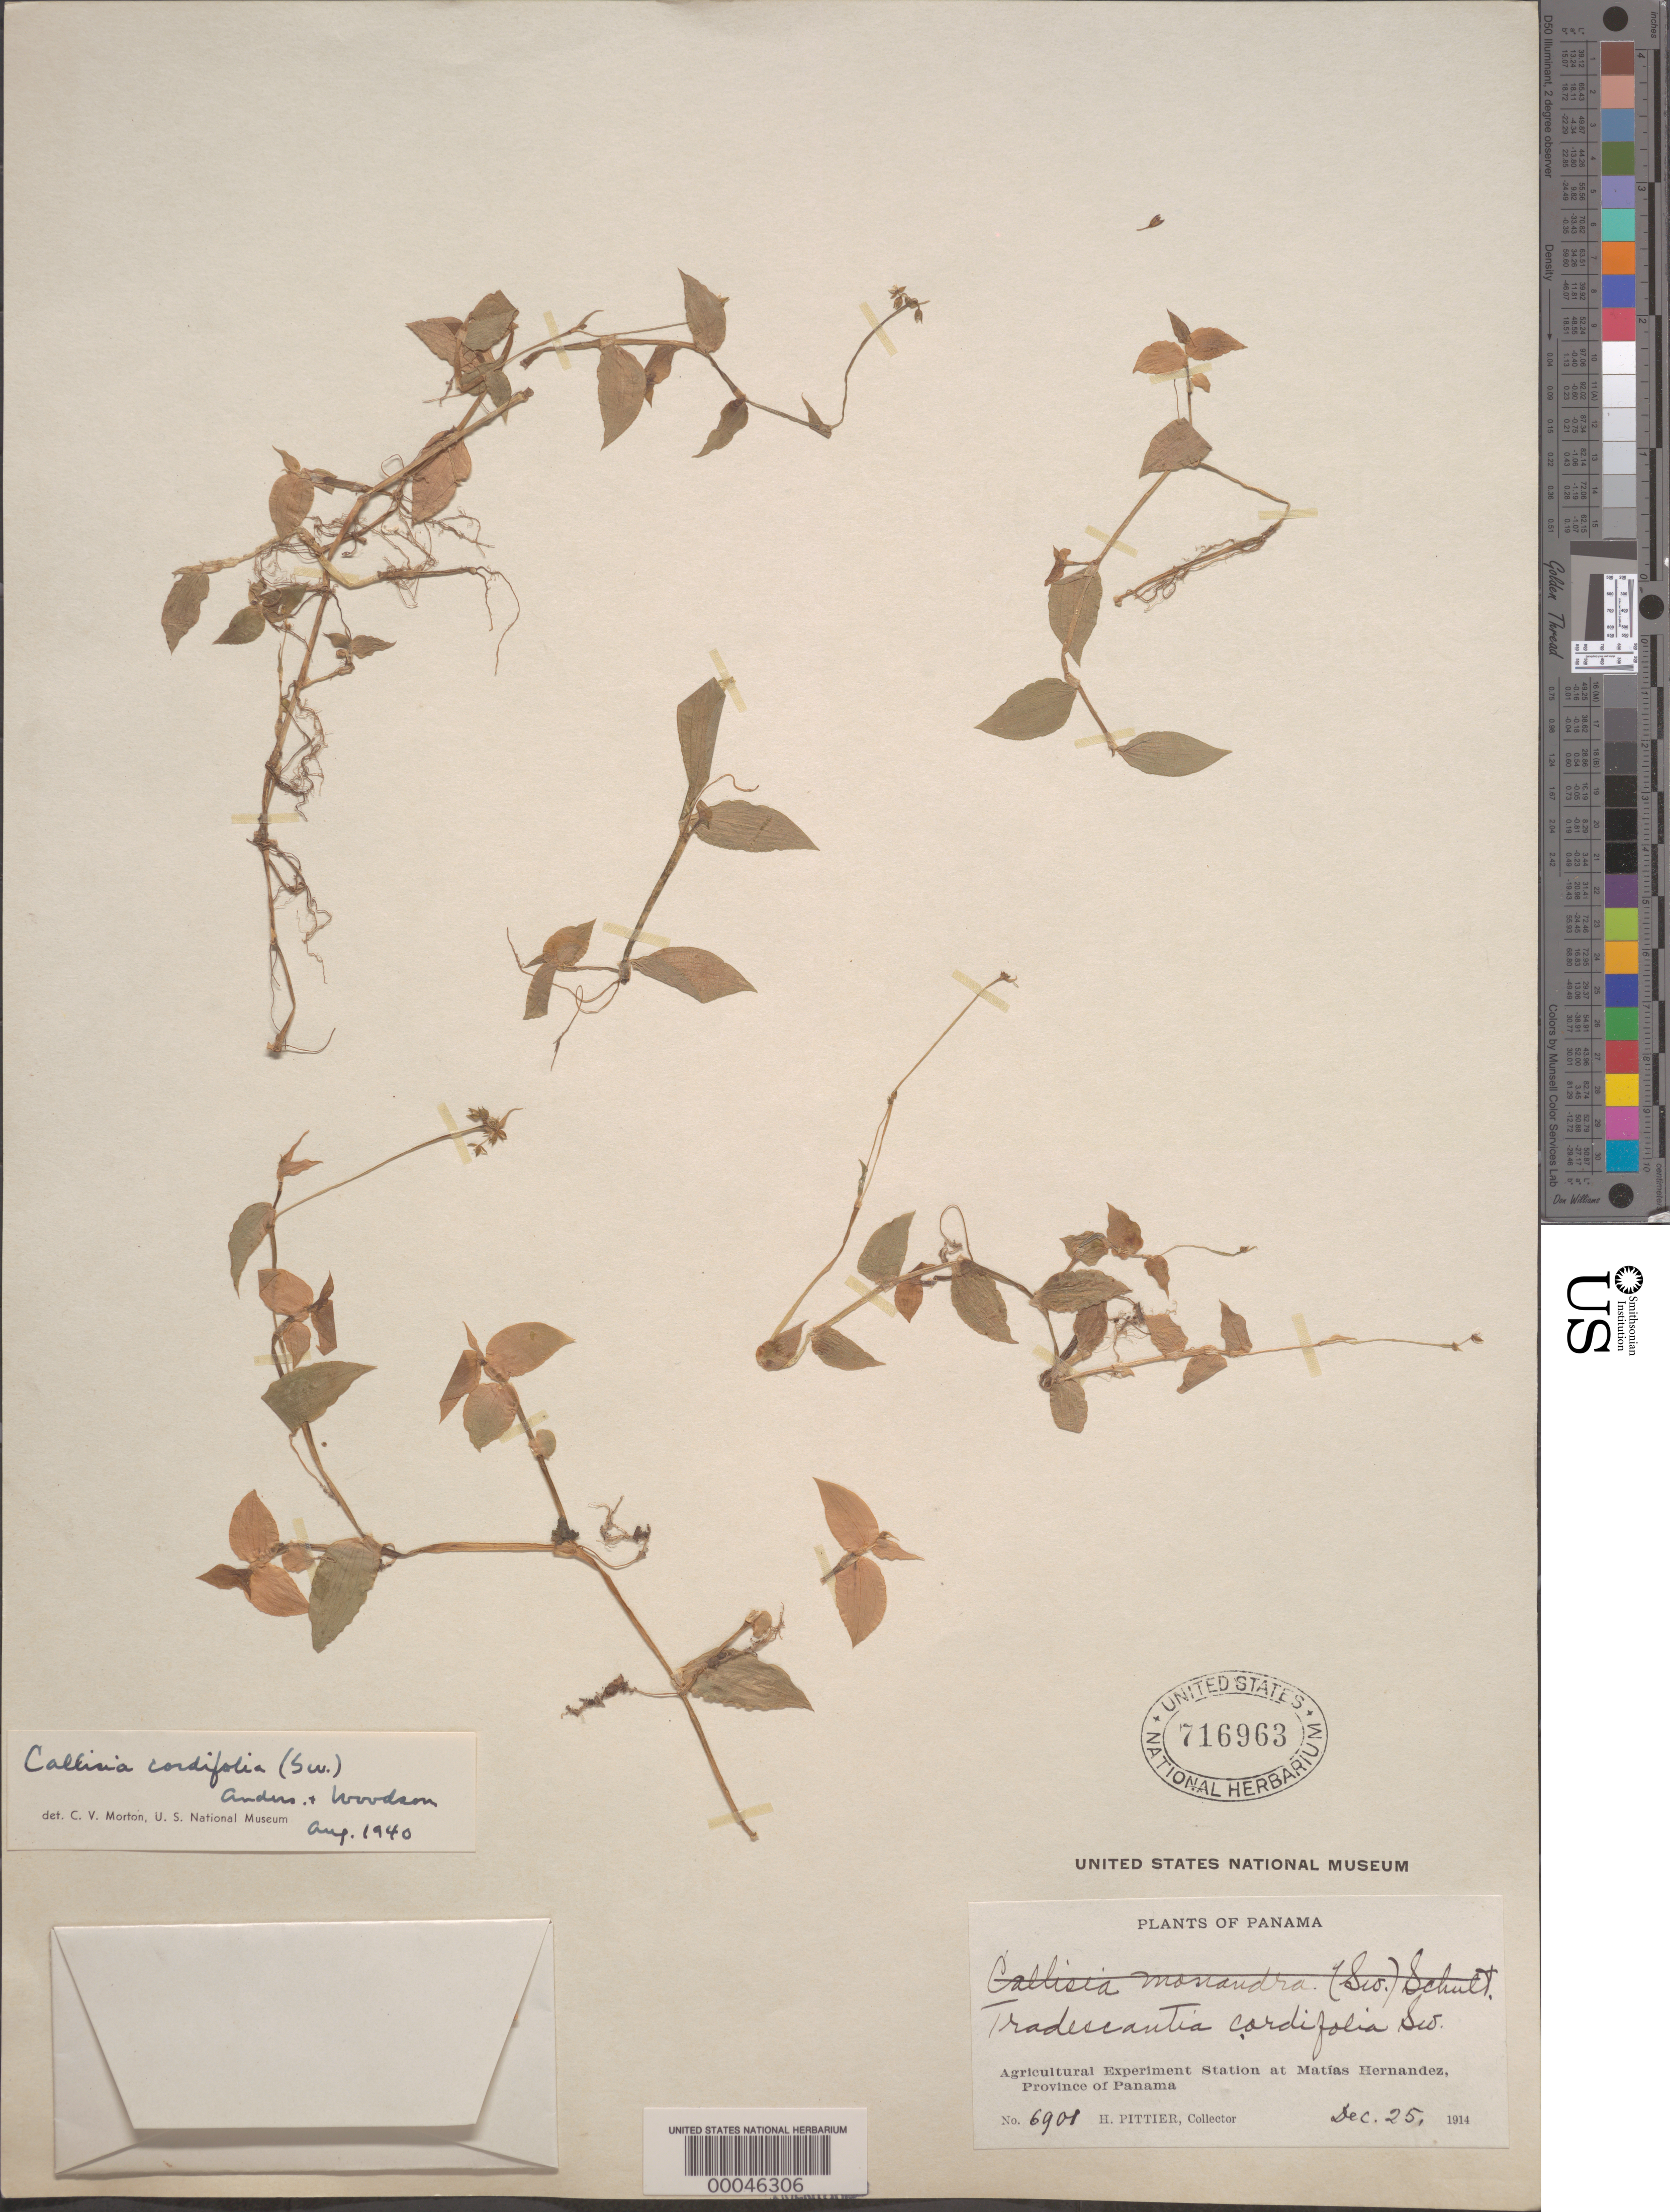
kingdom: Plantae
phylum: Tracheophyta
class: Liliopsida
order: Commelinales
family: Commelinaceae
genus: Callisia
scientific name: Callisia cordifolia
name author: (Sw.) E.S. Anderson & Woodson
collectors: H. F. Pittier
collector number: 6901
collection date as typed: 25 Dec 1914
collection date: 1914-12-25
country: Panama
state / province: Panamá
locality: Agricultural Experimental Station at Matias Hernandez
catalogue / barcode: US 716963